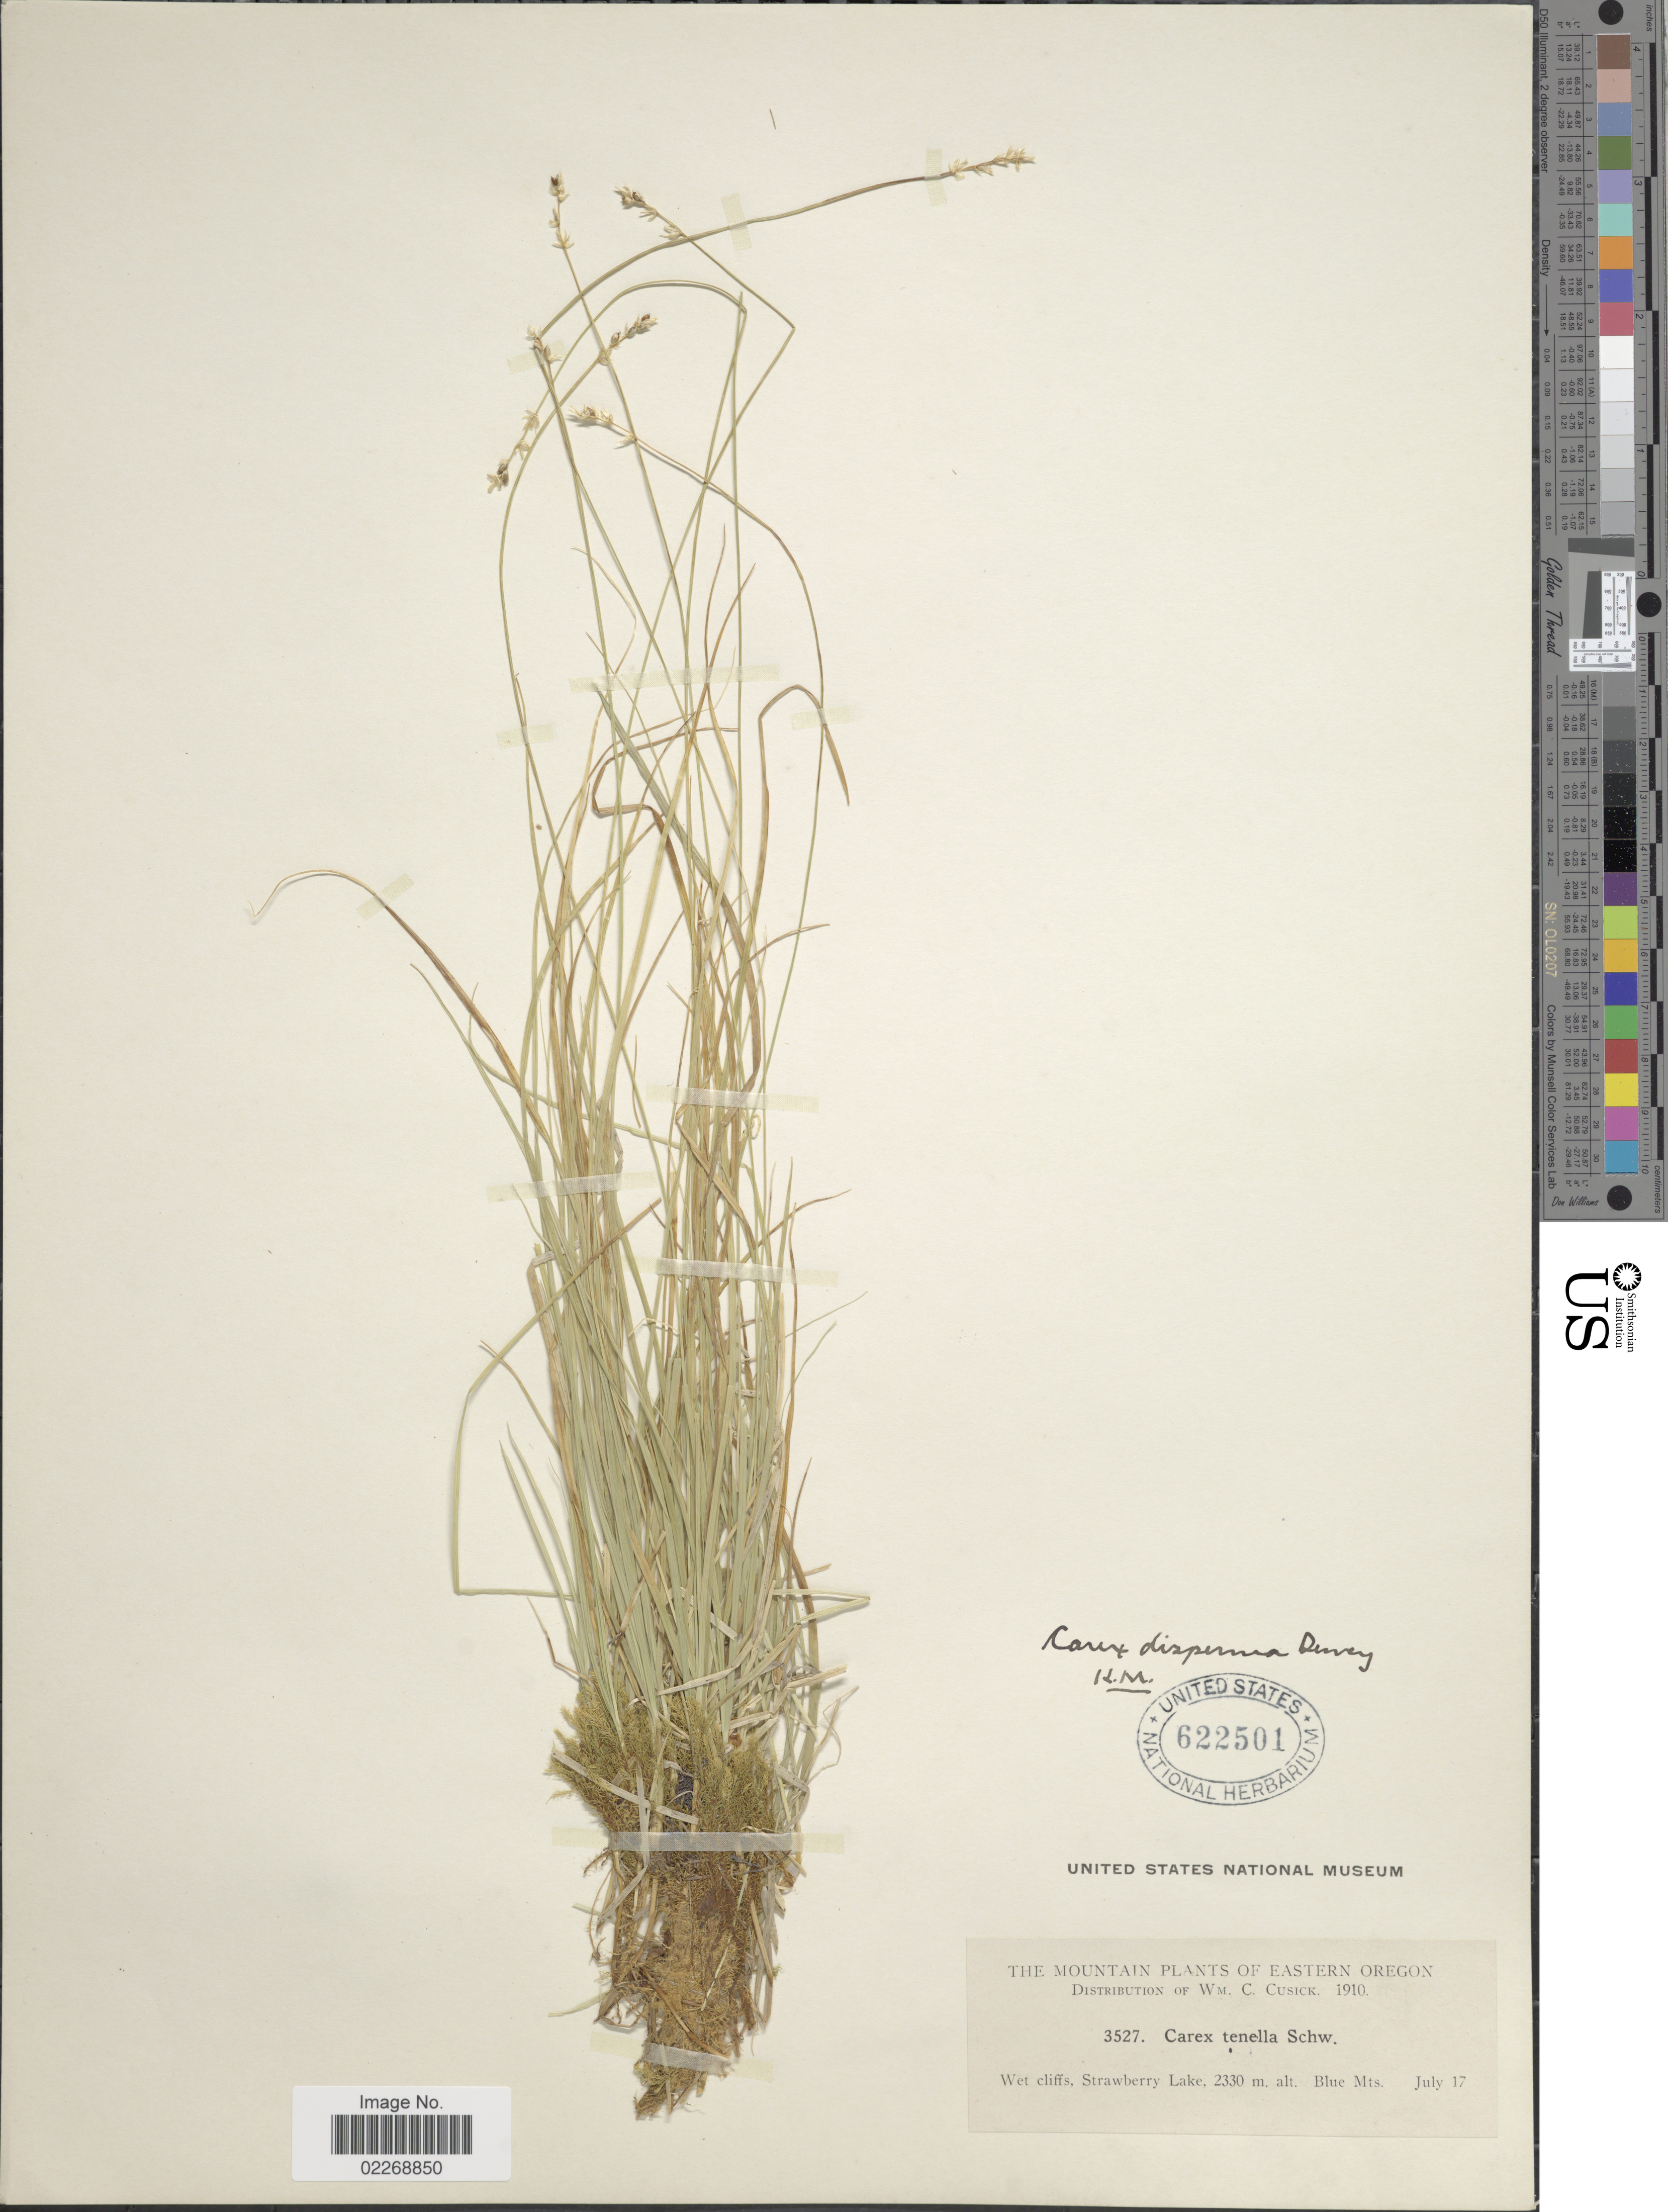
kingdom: Plantae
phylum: Tracheophyta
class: Liliopsida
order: Poales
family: Cyperaceae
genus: Carex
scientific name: Carex disperma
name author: Dewey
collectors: W. C. Cusick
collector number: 3527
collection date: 1910-07-17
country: United States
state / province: Oregon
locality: The Mountain of Eastern Oregon, Wet cliffs, Strawberry Lake, Blue Mts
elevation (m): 2230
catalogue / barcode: US 622501